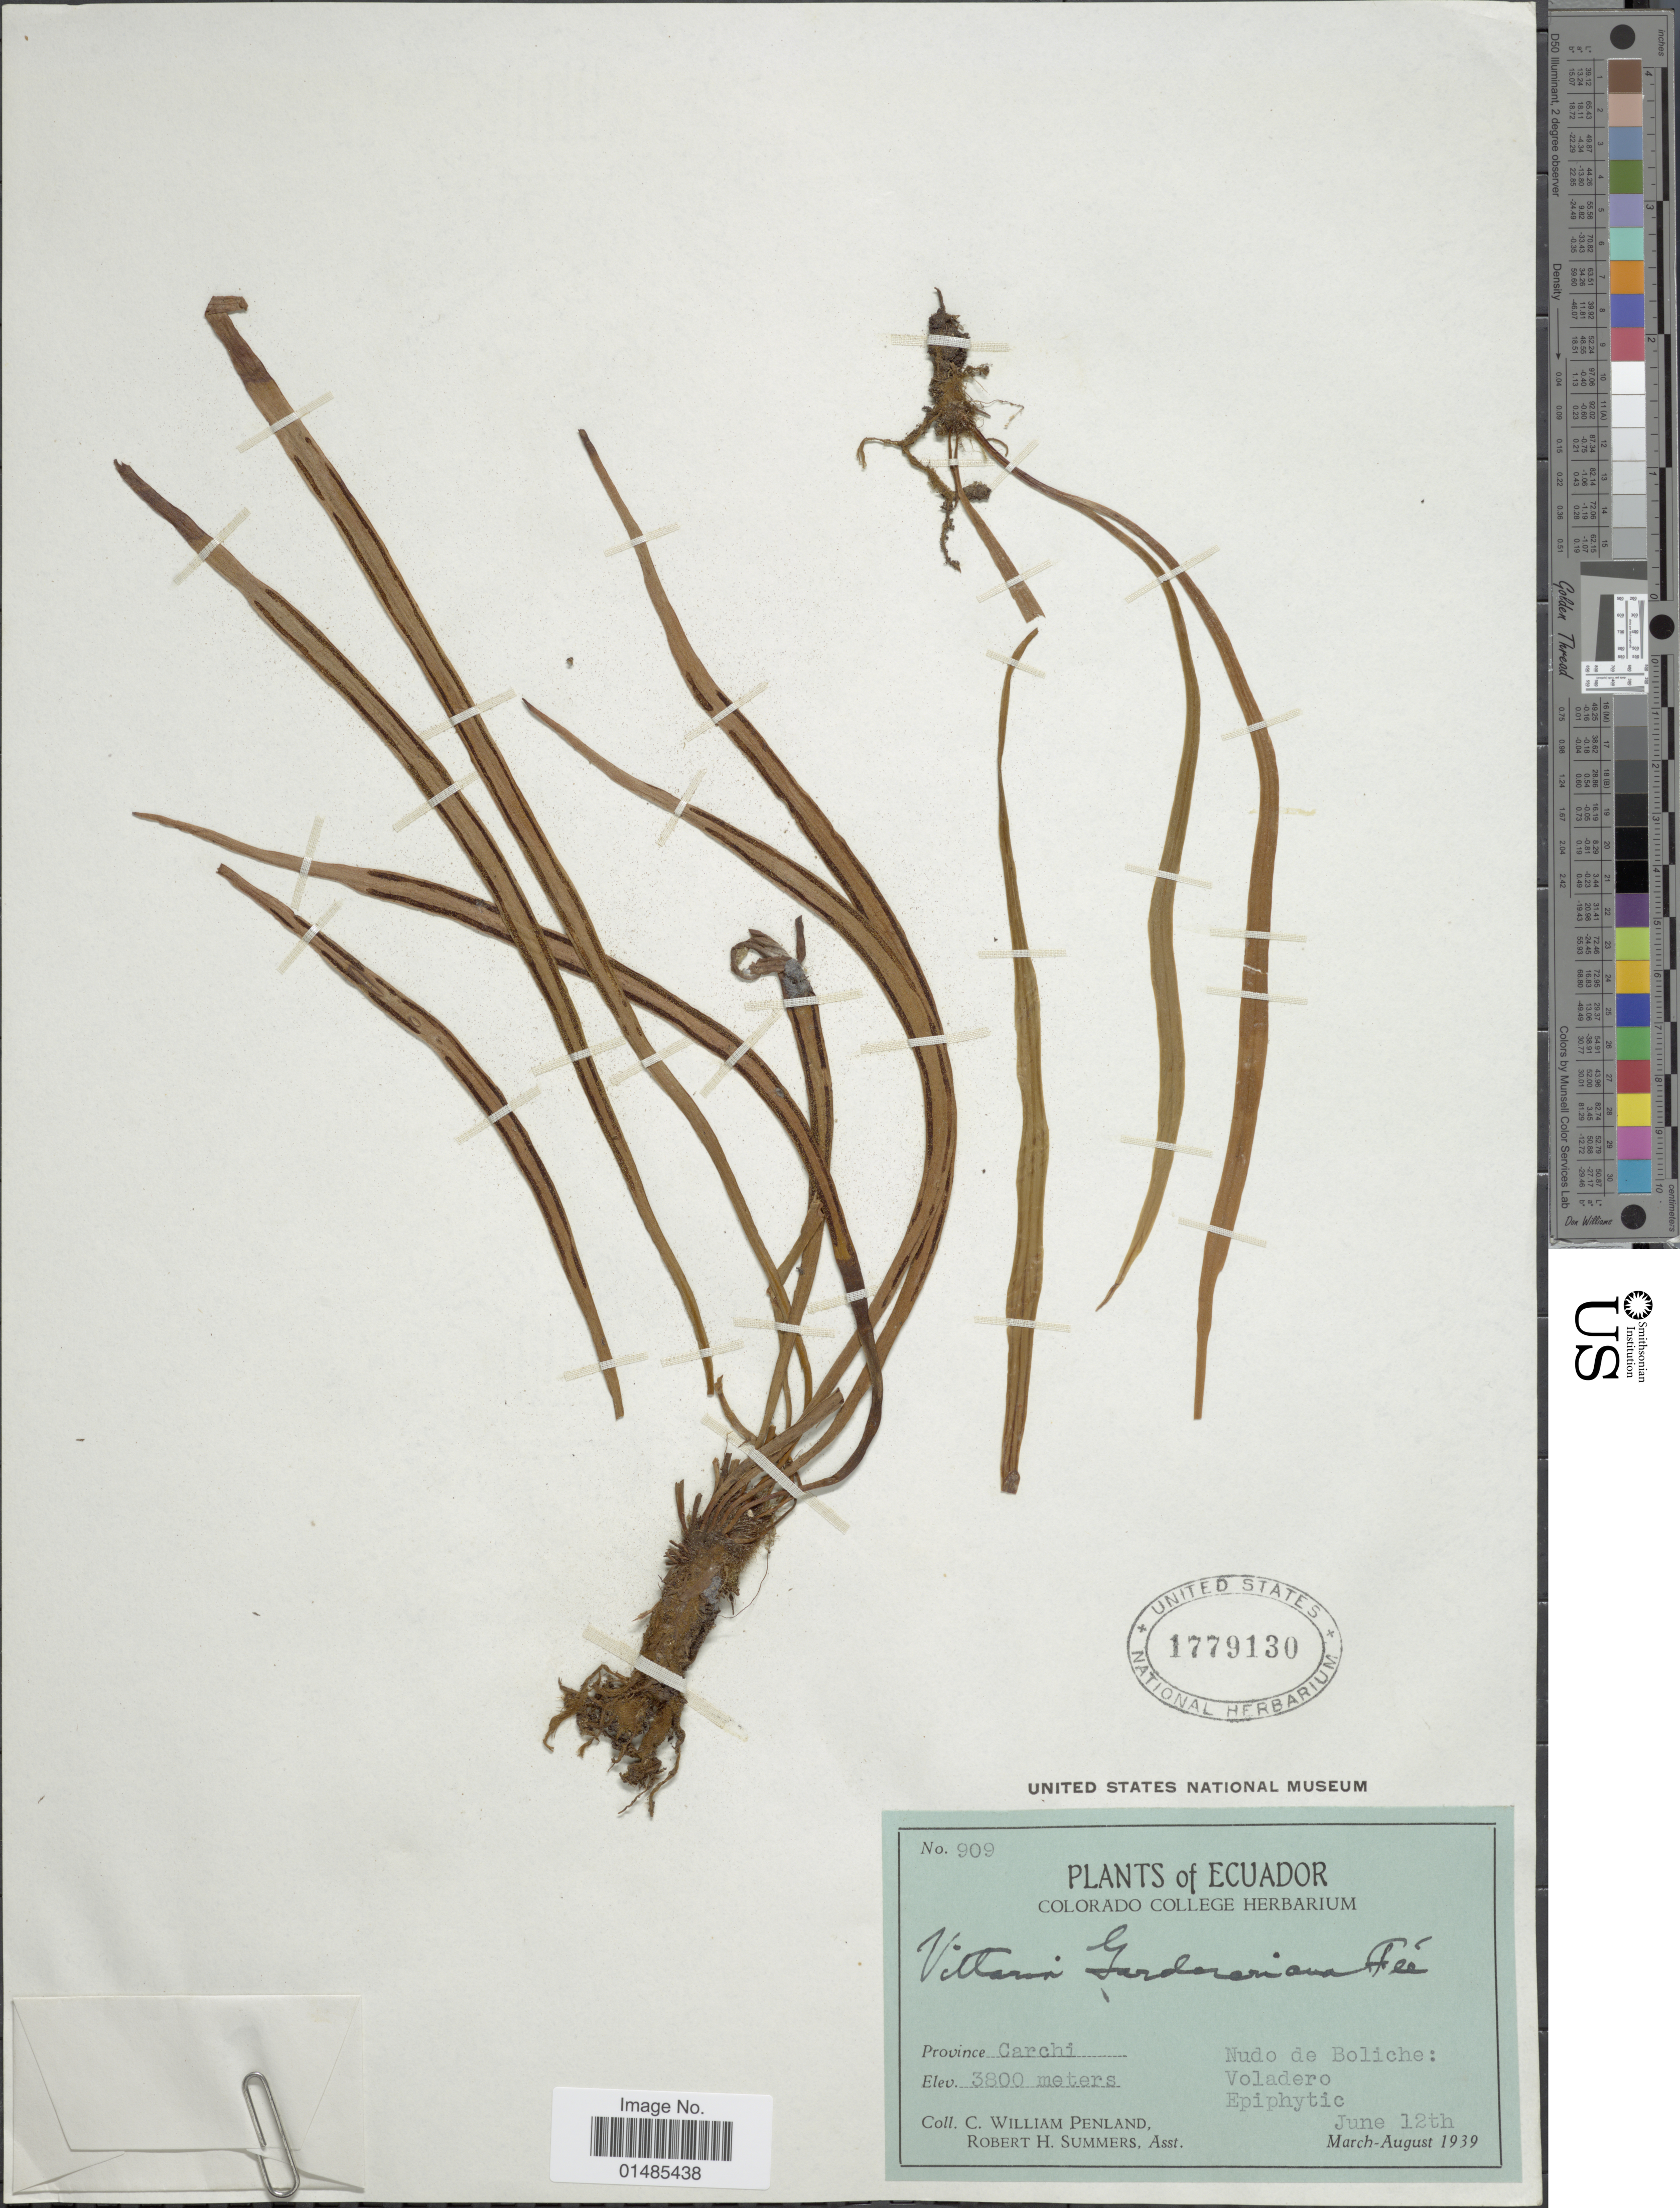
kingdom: Plantae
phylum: Tracheophyta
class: Polypodiopsida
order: Polypodiales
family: Pteridaceae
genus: Radiovittaria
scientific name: Radiovittaria gardneriana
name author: (Fée) E.H. Crane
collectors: C. W. Penland & R. Summers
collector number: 909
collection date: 1939-06-12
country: Ecuador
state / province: Carchi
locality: Nudo de Boliche: Voladero.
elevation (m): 3800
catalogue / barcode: US 1779130